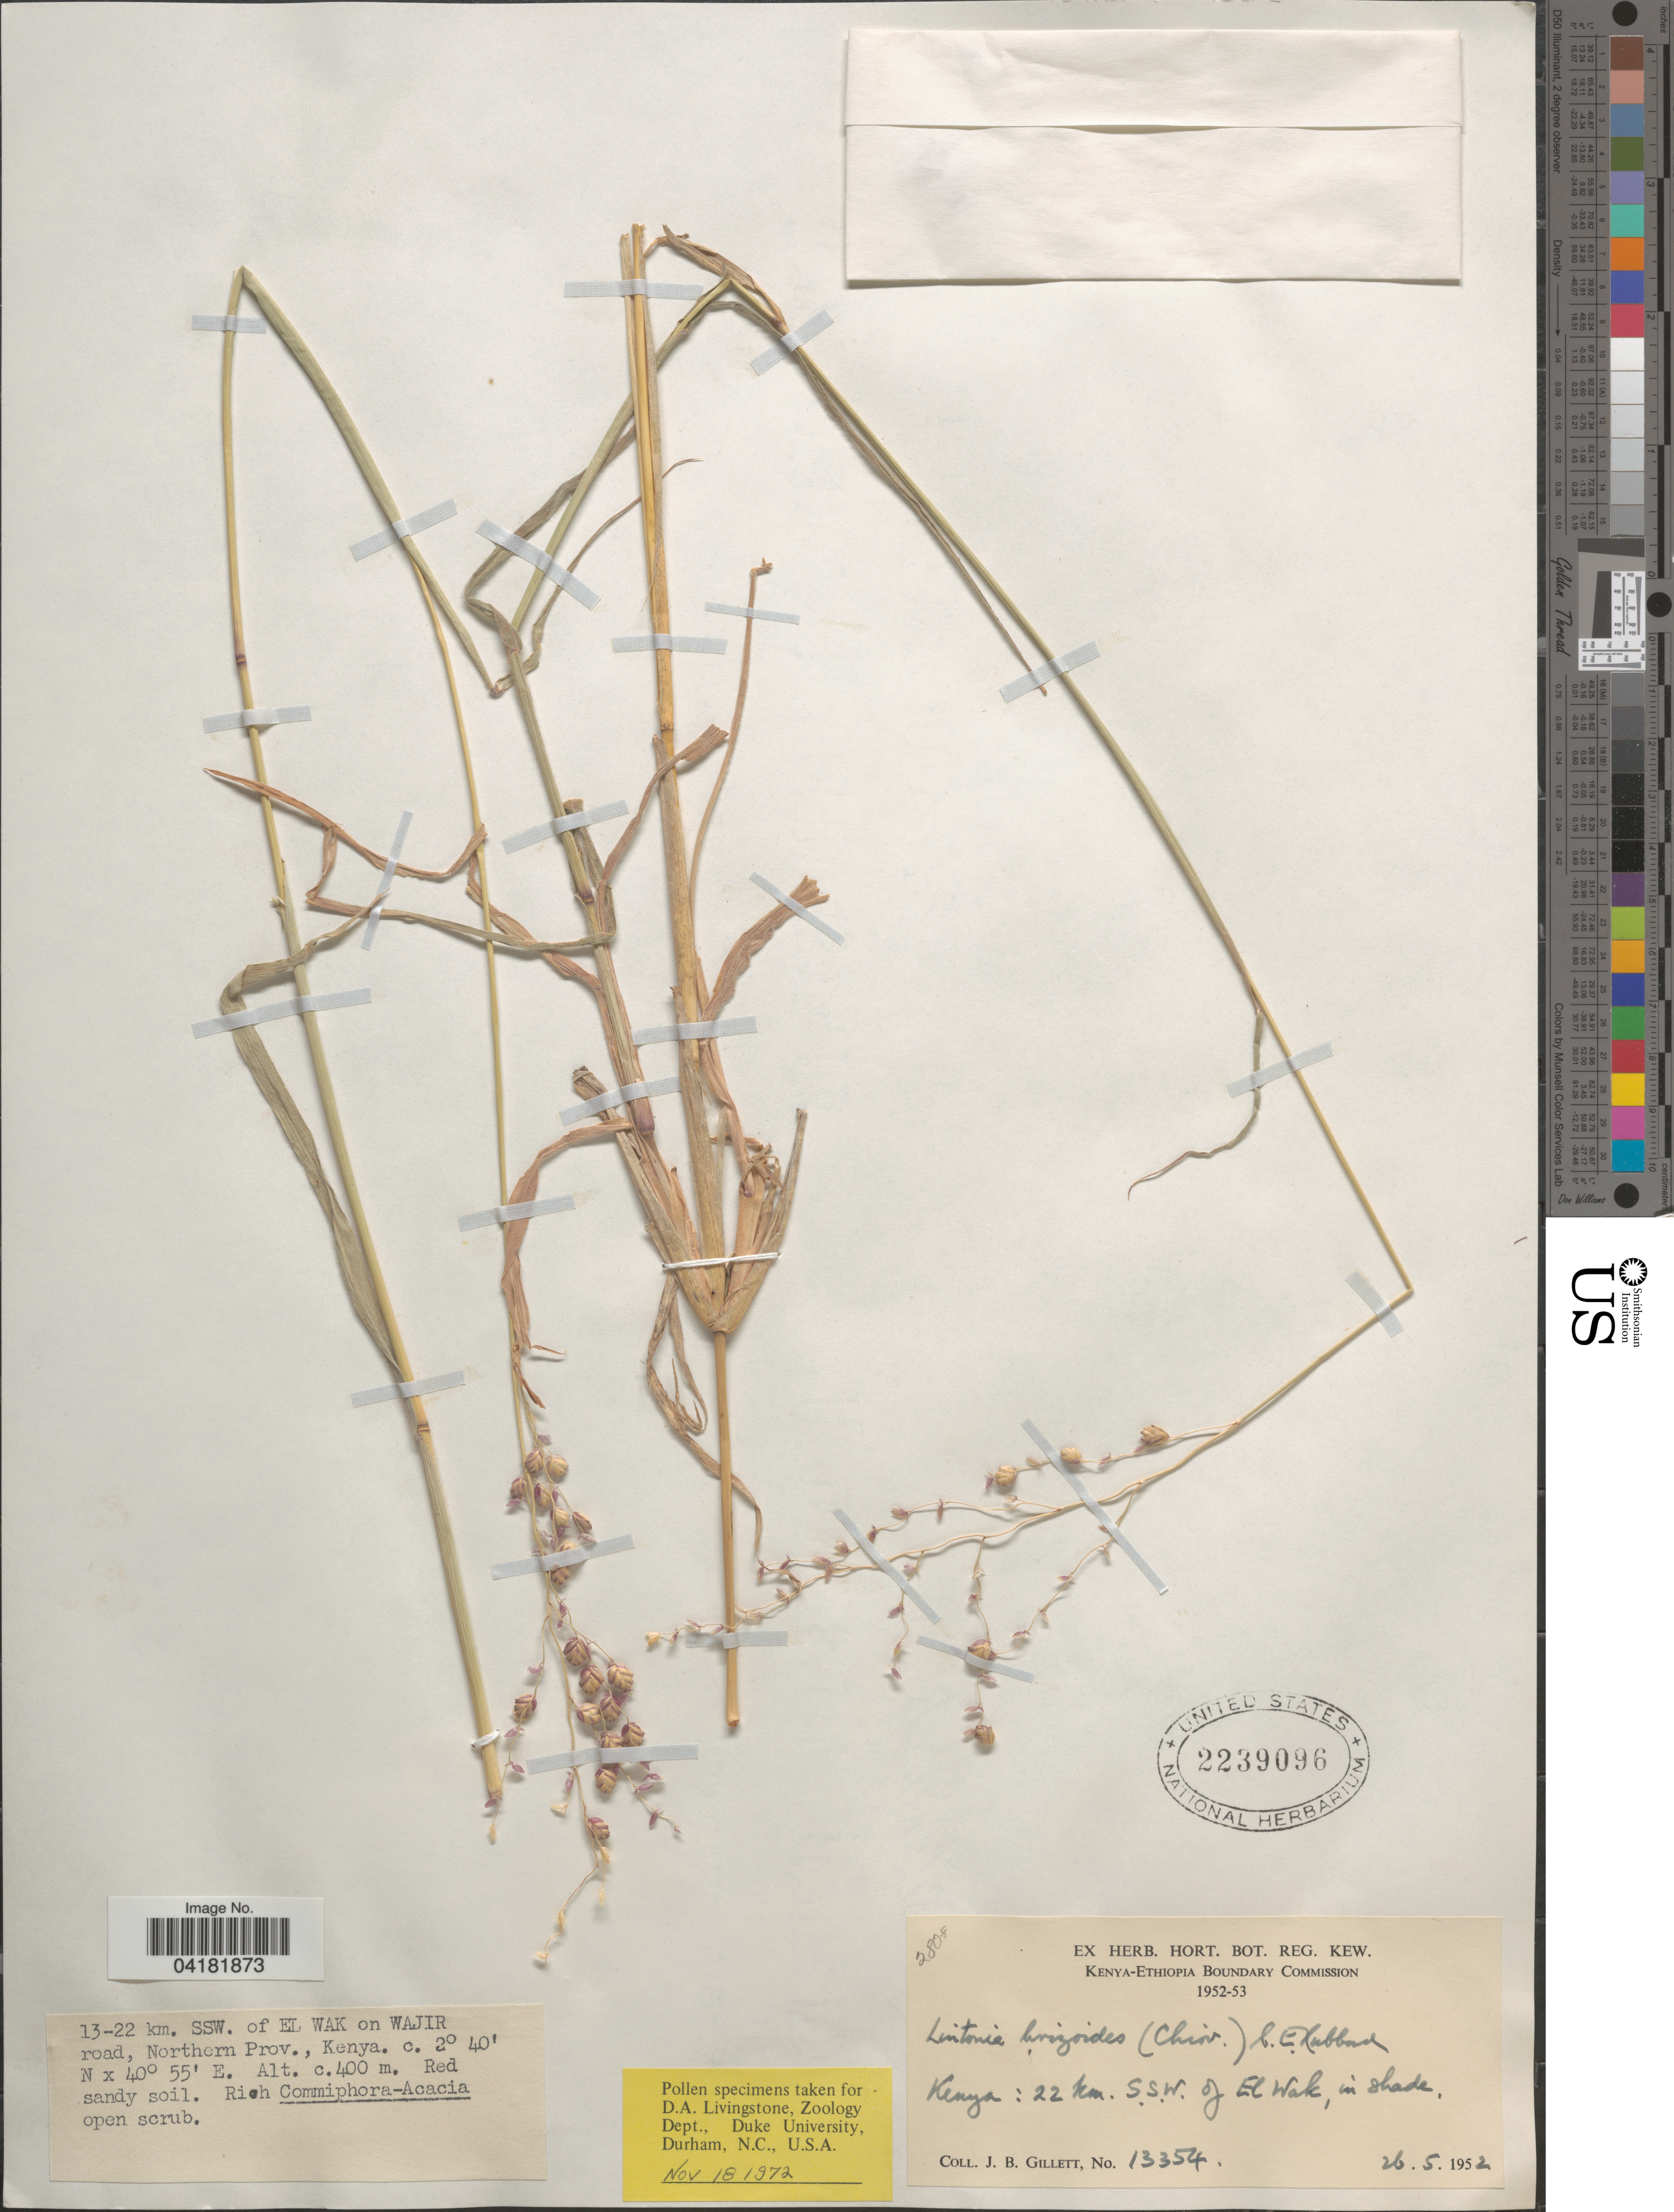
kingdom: Plantae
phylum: Tracheophyta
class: Liliopsida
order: Poales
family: Poaceae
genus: Lintonia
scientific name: Lintonia brizoides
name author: (Chiov.) C.E. Hubb.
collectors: J. B. Gillett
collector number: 13354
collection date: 1952-05-26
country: Kenya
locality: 13-22 km. SSW. of El Wak on Wajir road, Northern Prov.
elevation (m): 400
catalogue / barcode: US 2239096